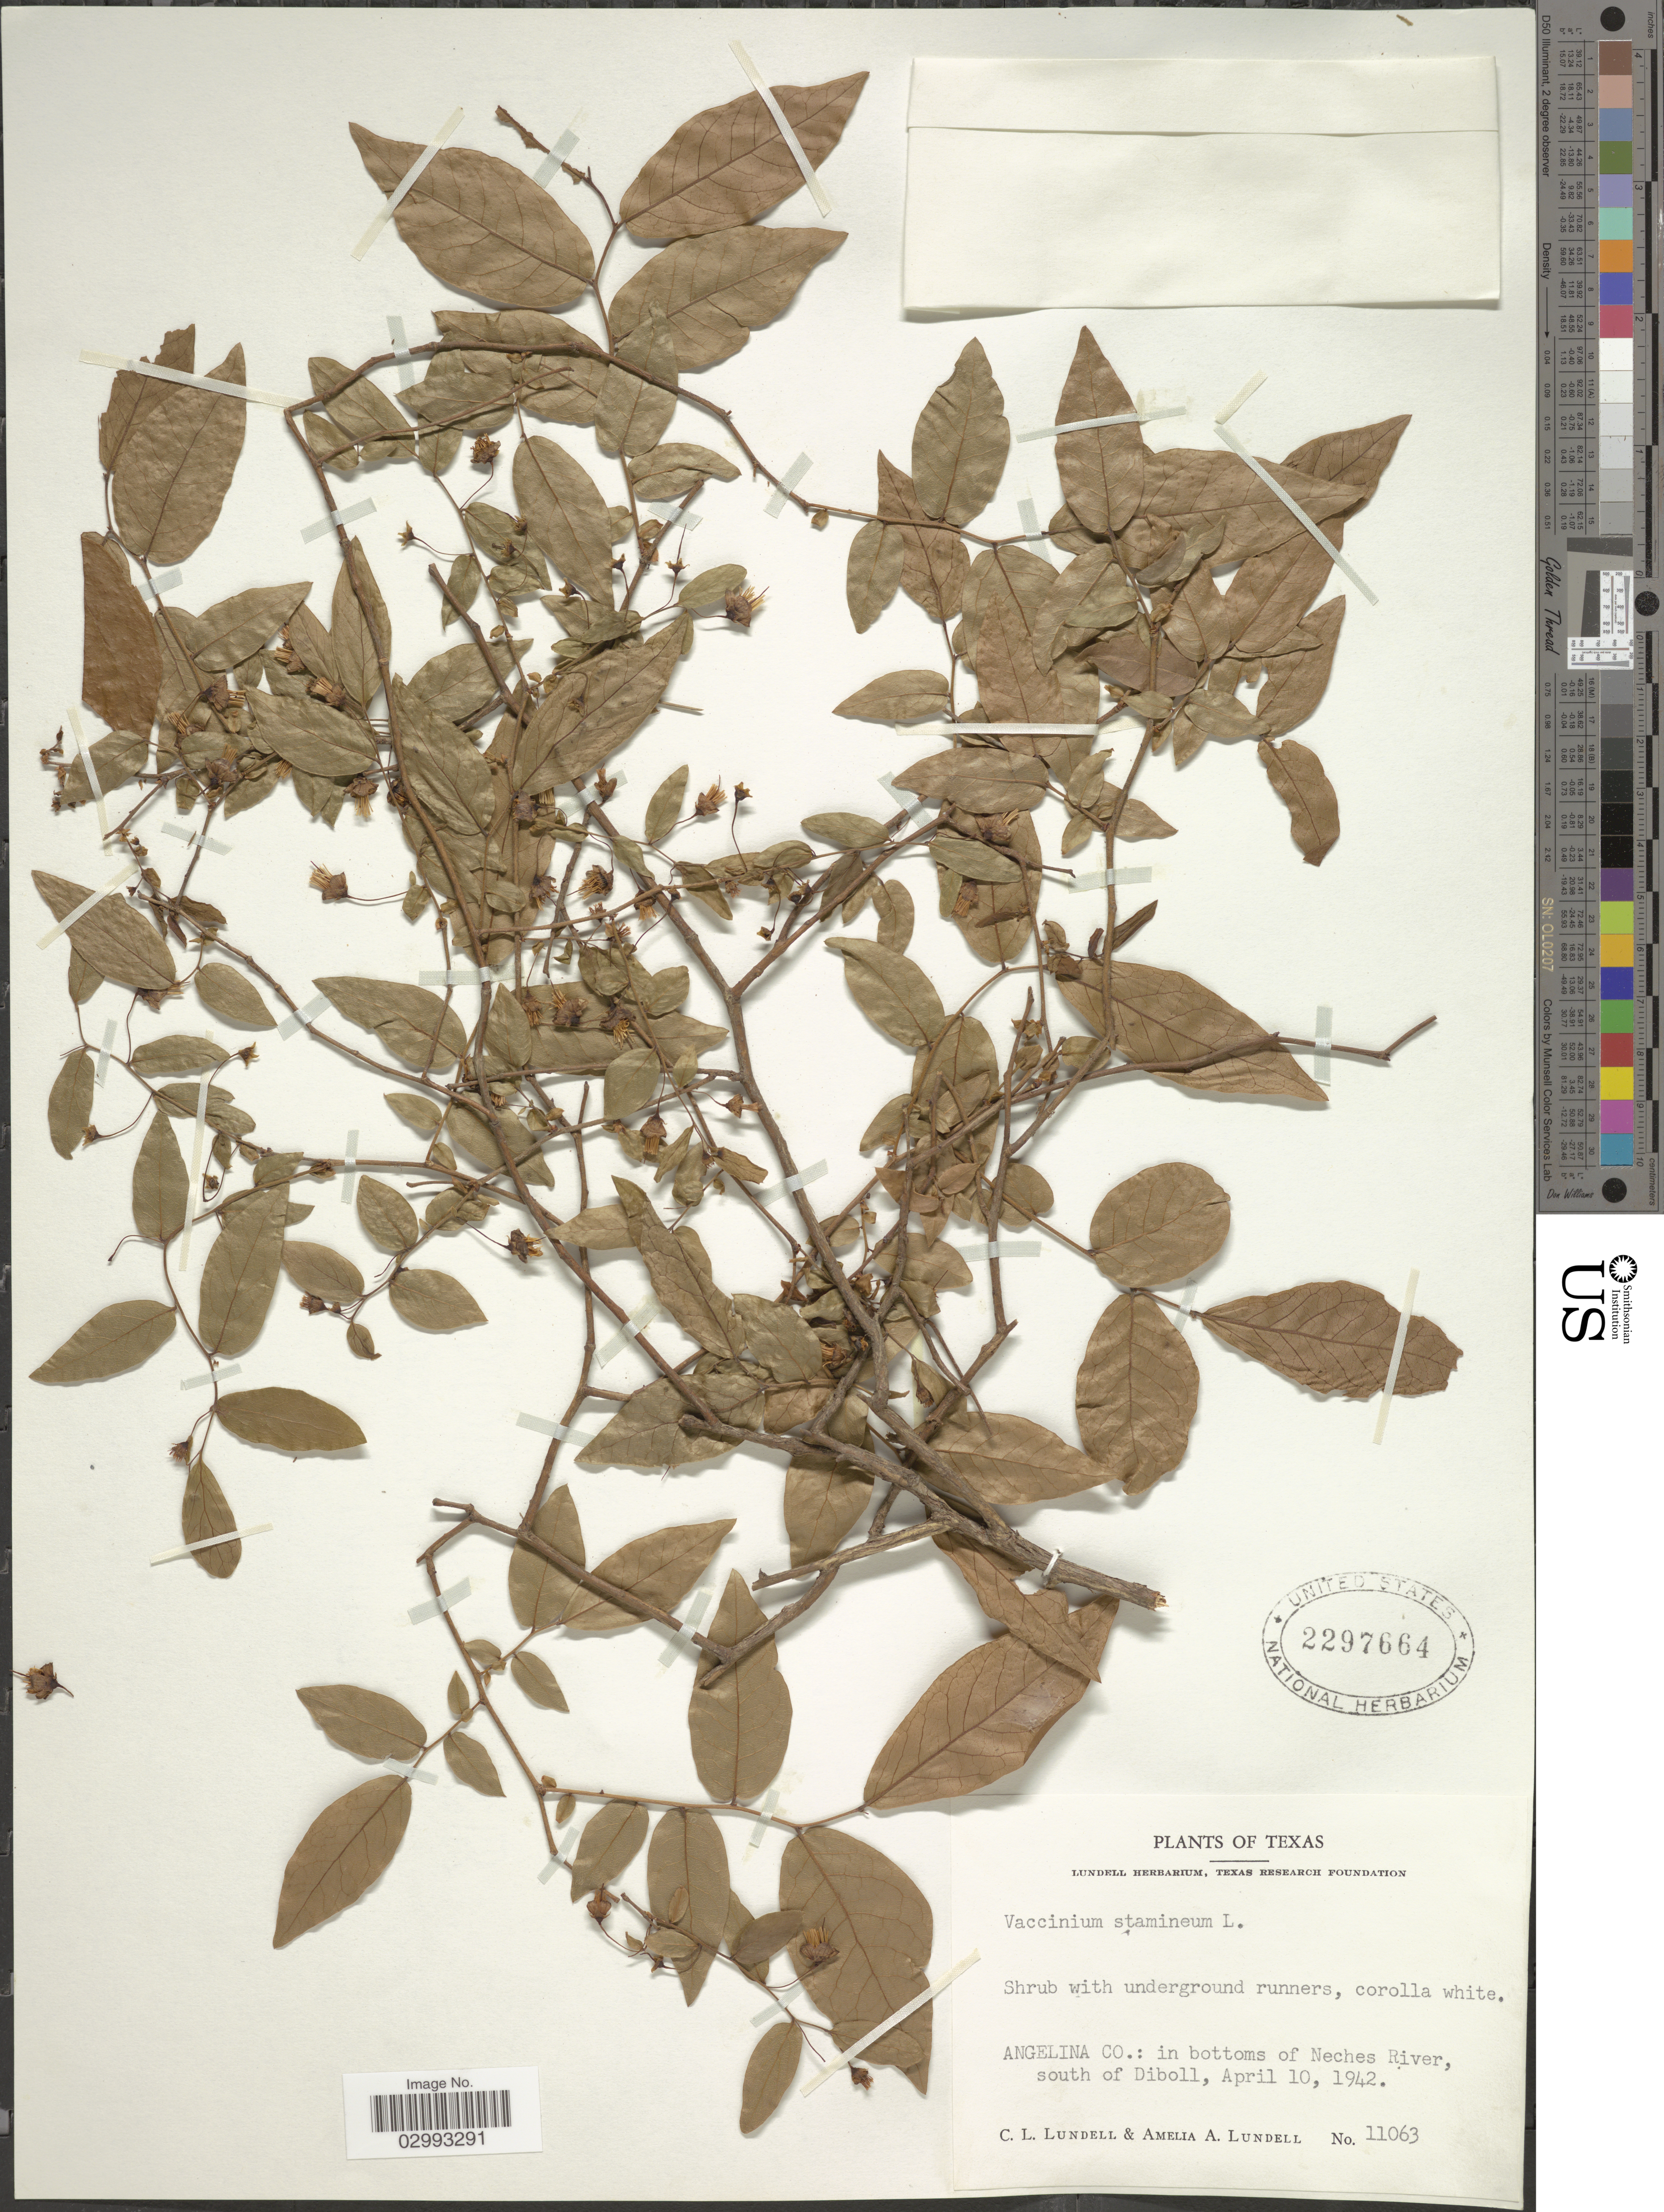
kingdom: Plantae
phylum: Tracheophyta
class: Magnoliopsida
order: Ericales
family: Ericaceae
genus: Polycodium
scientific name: Polycodium stamineum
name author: (L.) Greene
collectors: C. L. Lundell & A. A. Lundell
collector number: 11063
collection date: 1942-04-10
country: United States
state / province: Texas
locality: Angelina Co.: in bottoms of Neches River, south of Diboll.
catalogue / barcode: US 2297664